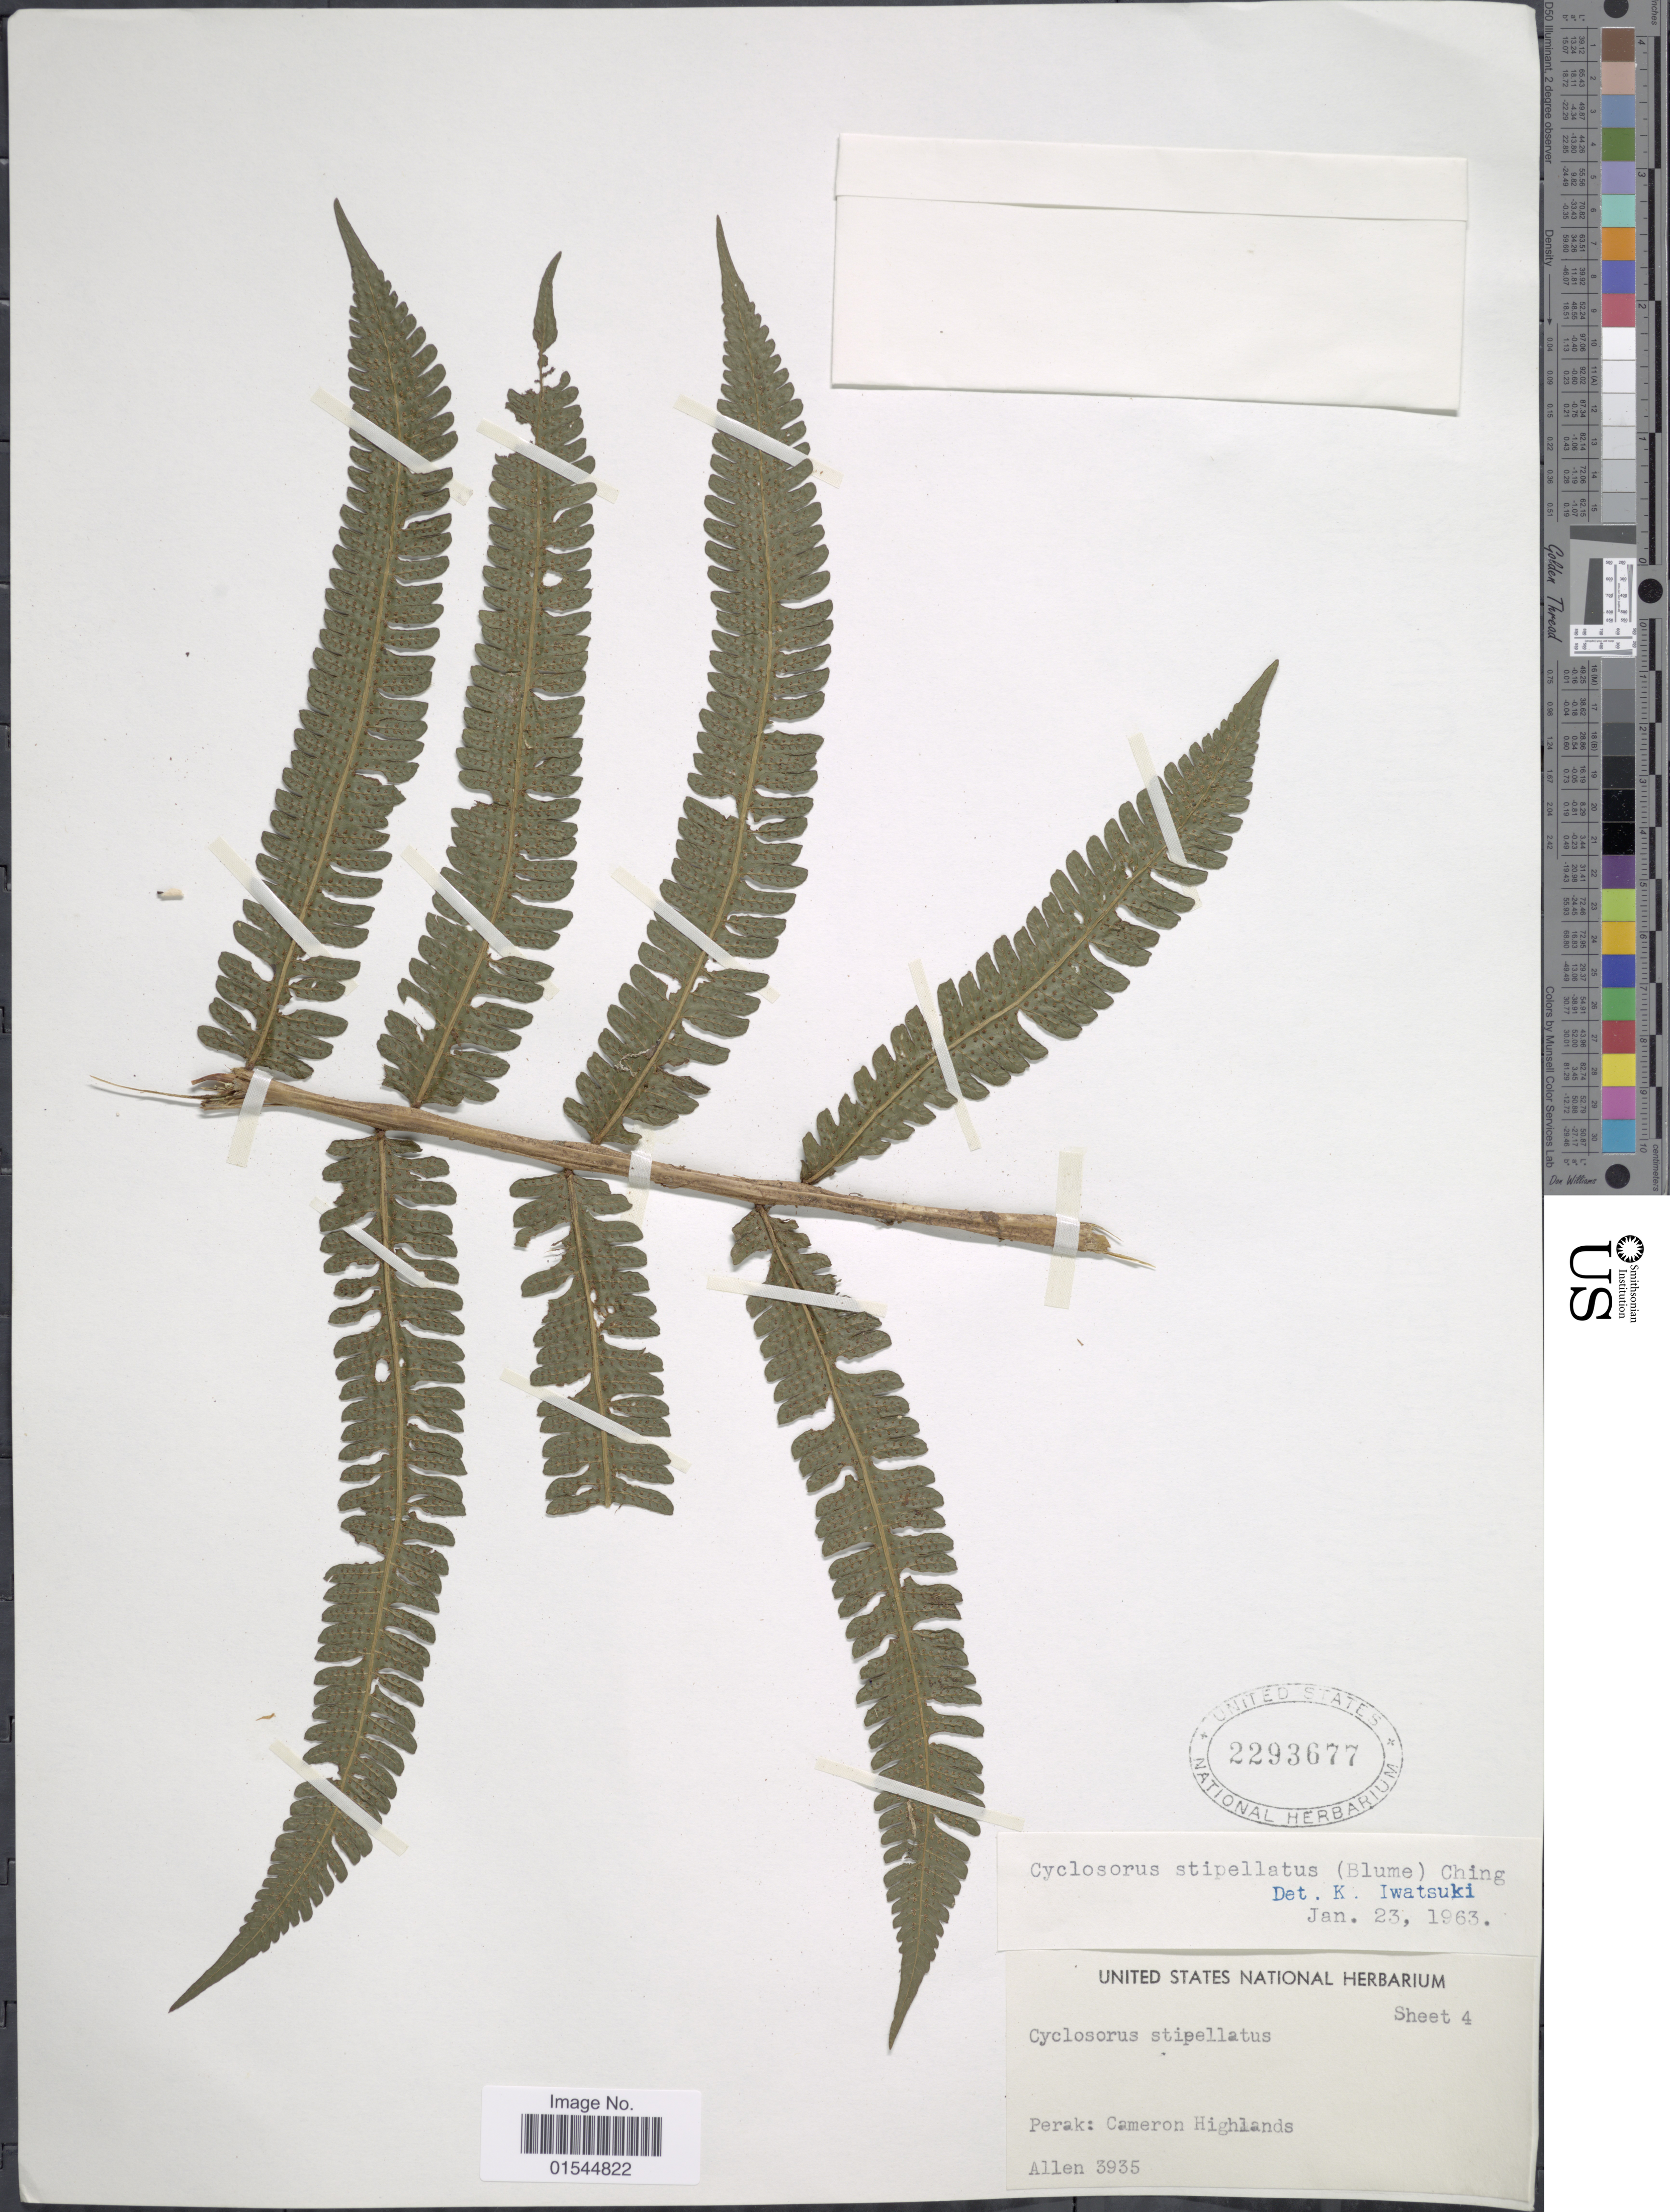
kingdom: Plantae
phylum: Tracheophyta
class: Polypodiopsida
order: Polypodiales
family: Thelypteridaceae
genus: Sphaerostephanos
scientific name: Sphaerostephanos stipellatus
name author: (Blume) Holttum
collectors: -- Allen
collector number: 3935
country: Malaysia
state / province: Perak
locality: Perak: Cameron Highlands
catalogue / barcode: US 2293677